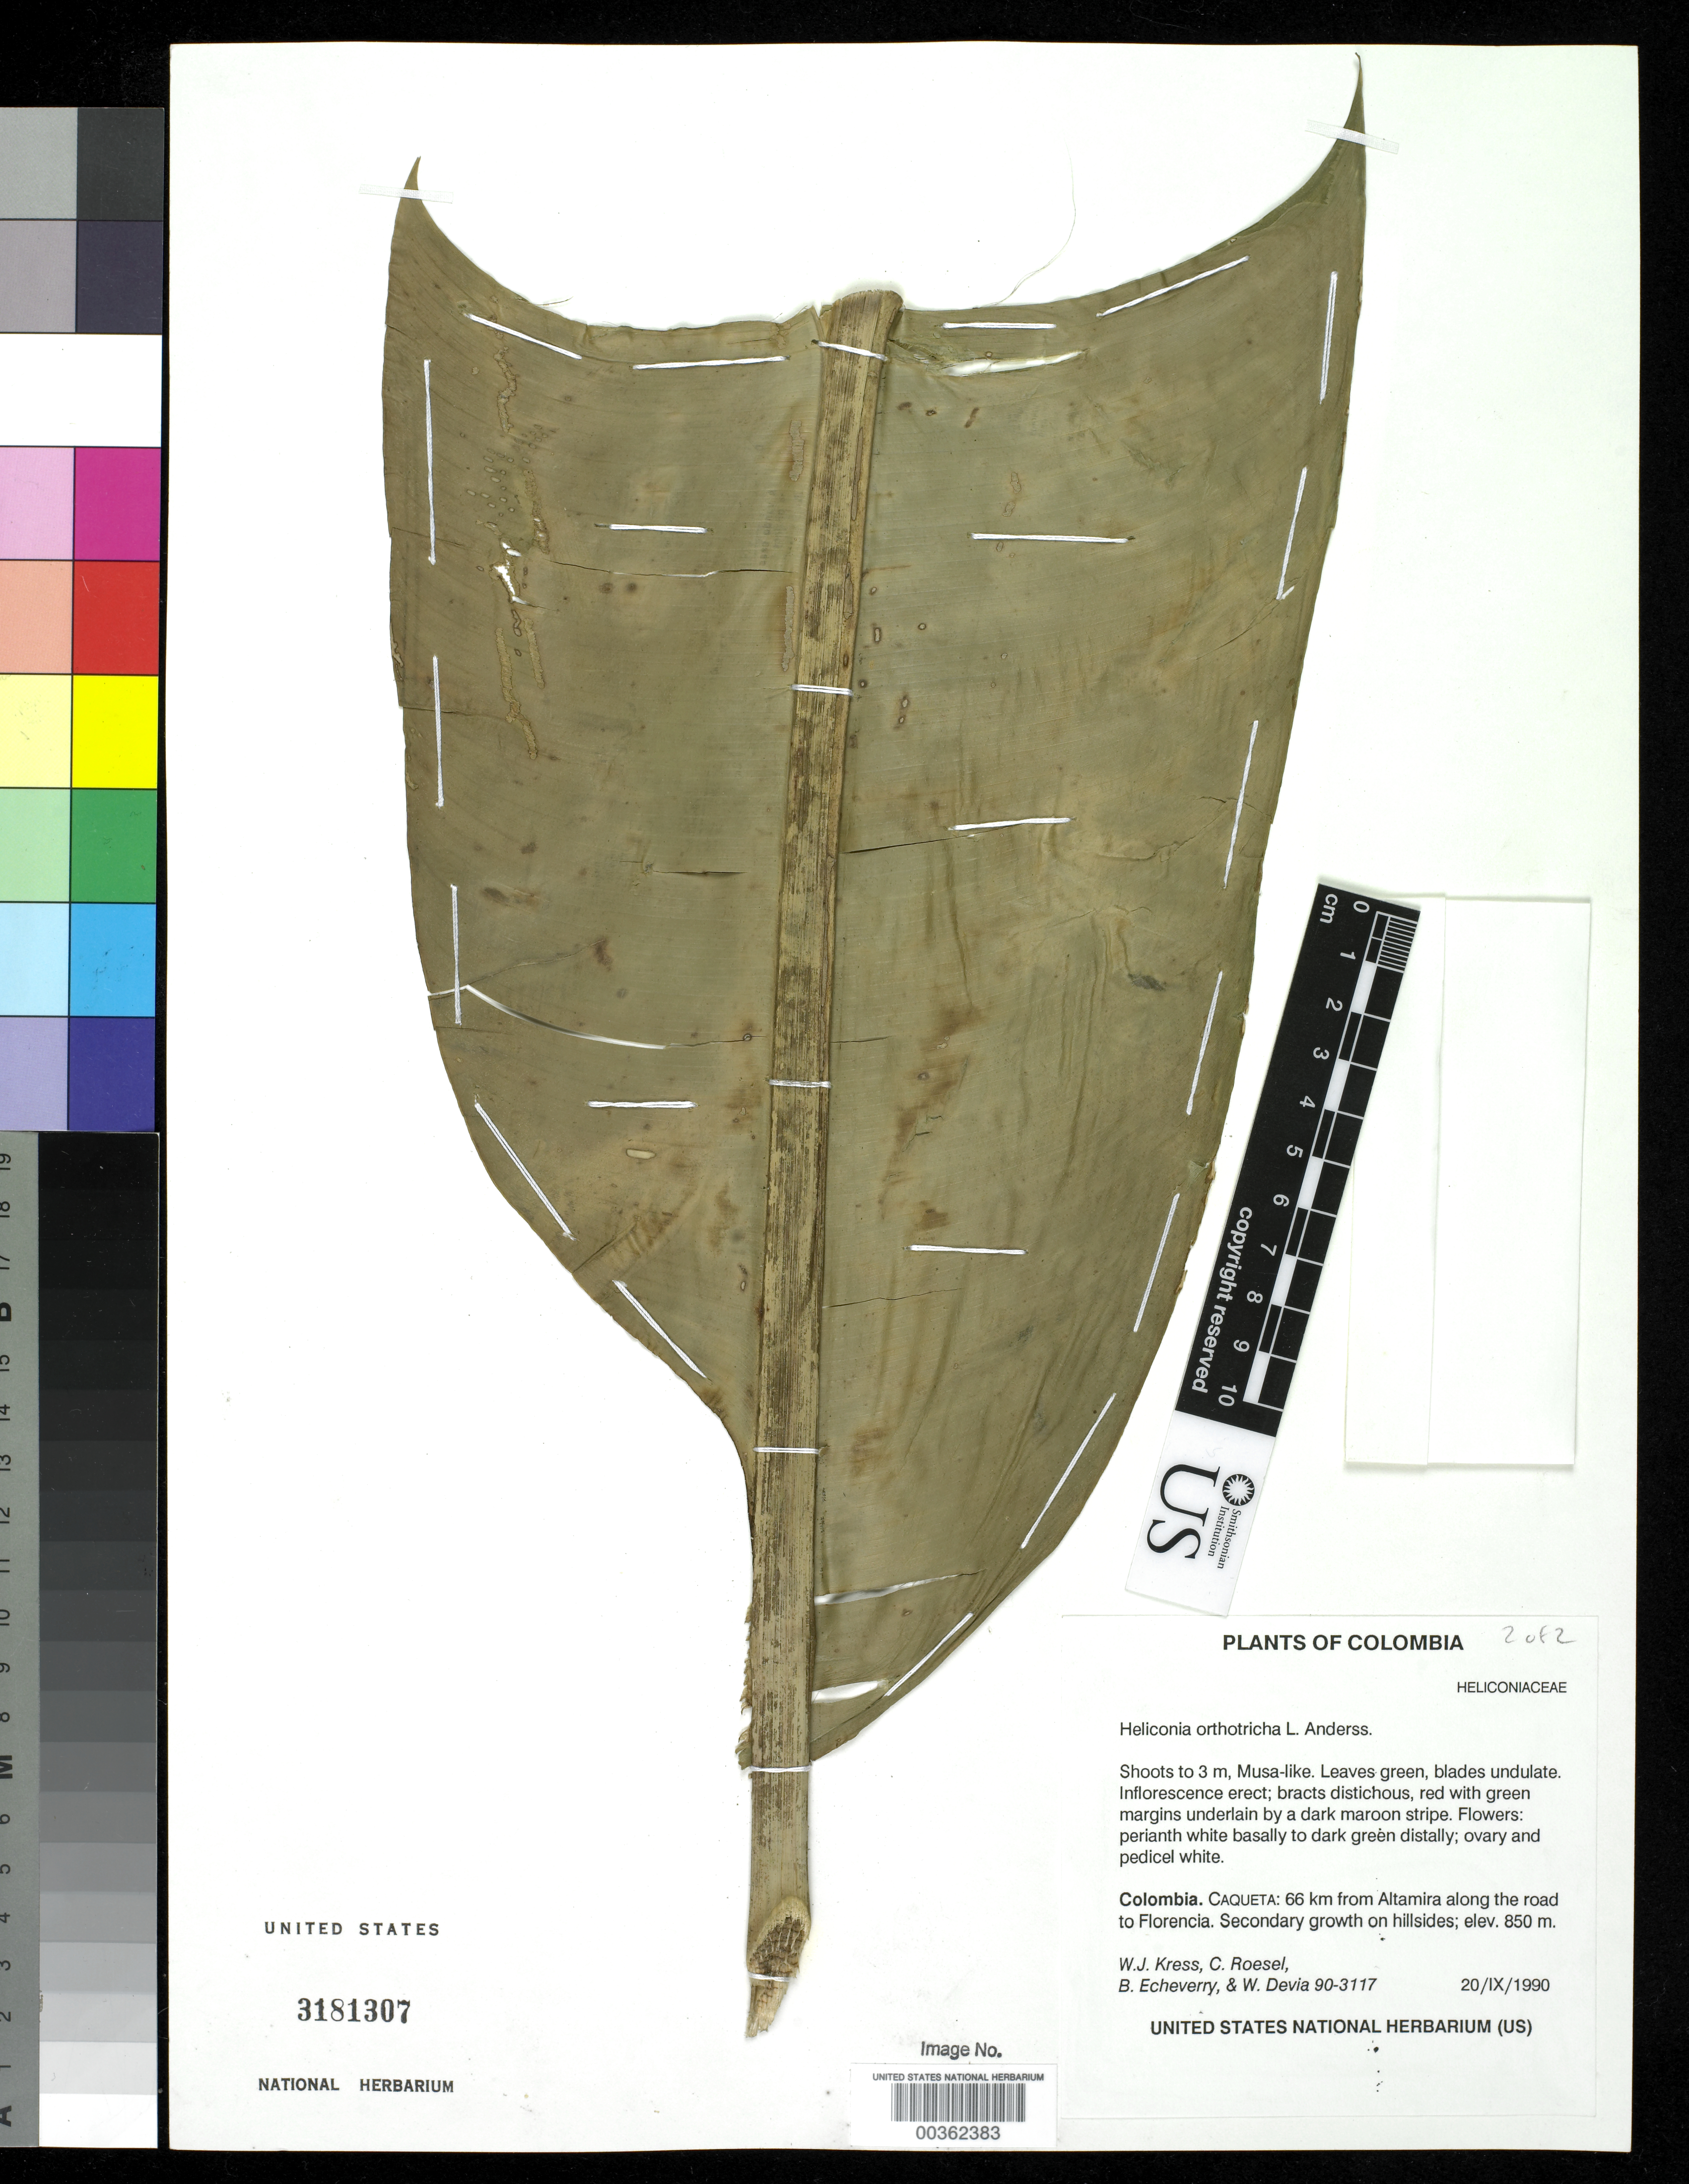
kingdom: Plantae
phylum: Tracheophyta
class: Liliopsida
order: Zingiberales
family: Heliconiaceae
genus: Heliconia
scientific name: Heliconia orthotricha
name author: L. Andersson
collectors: W. J. Kress, C. S. Roesel, B. Echeverry & W. Devia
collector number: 90-3117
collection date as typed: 20 Sep 1990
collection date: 1990-09-20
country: Colombia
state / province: Caquetá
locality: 66 km from Altamira along road to Florencia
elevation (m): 850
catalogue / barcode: US 3181307